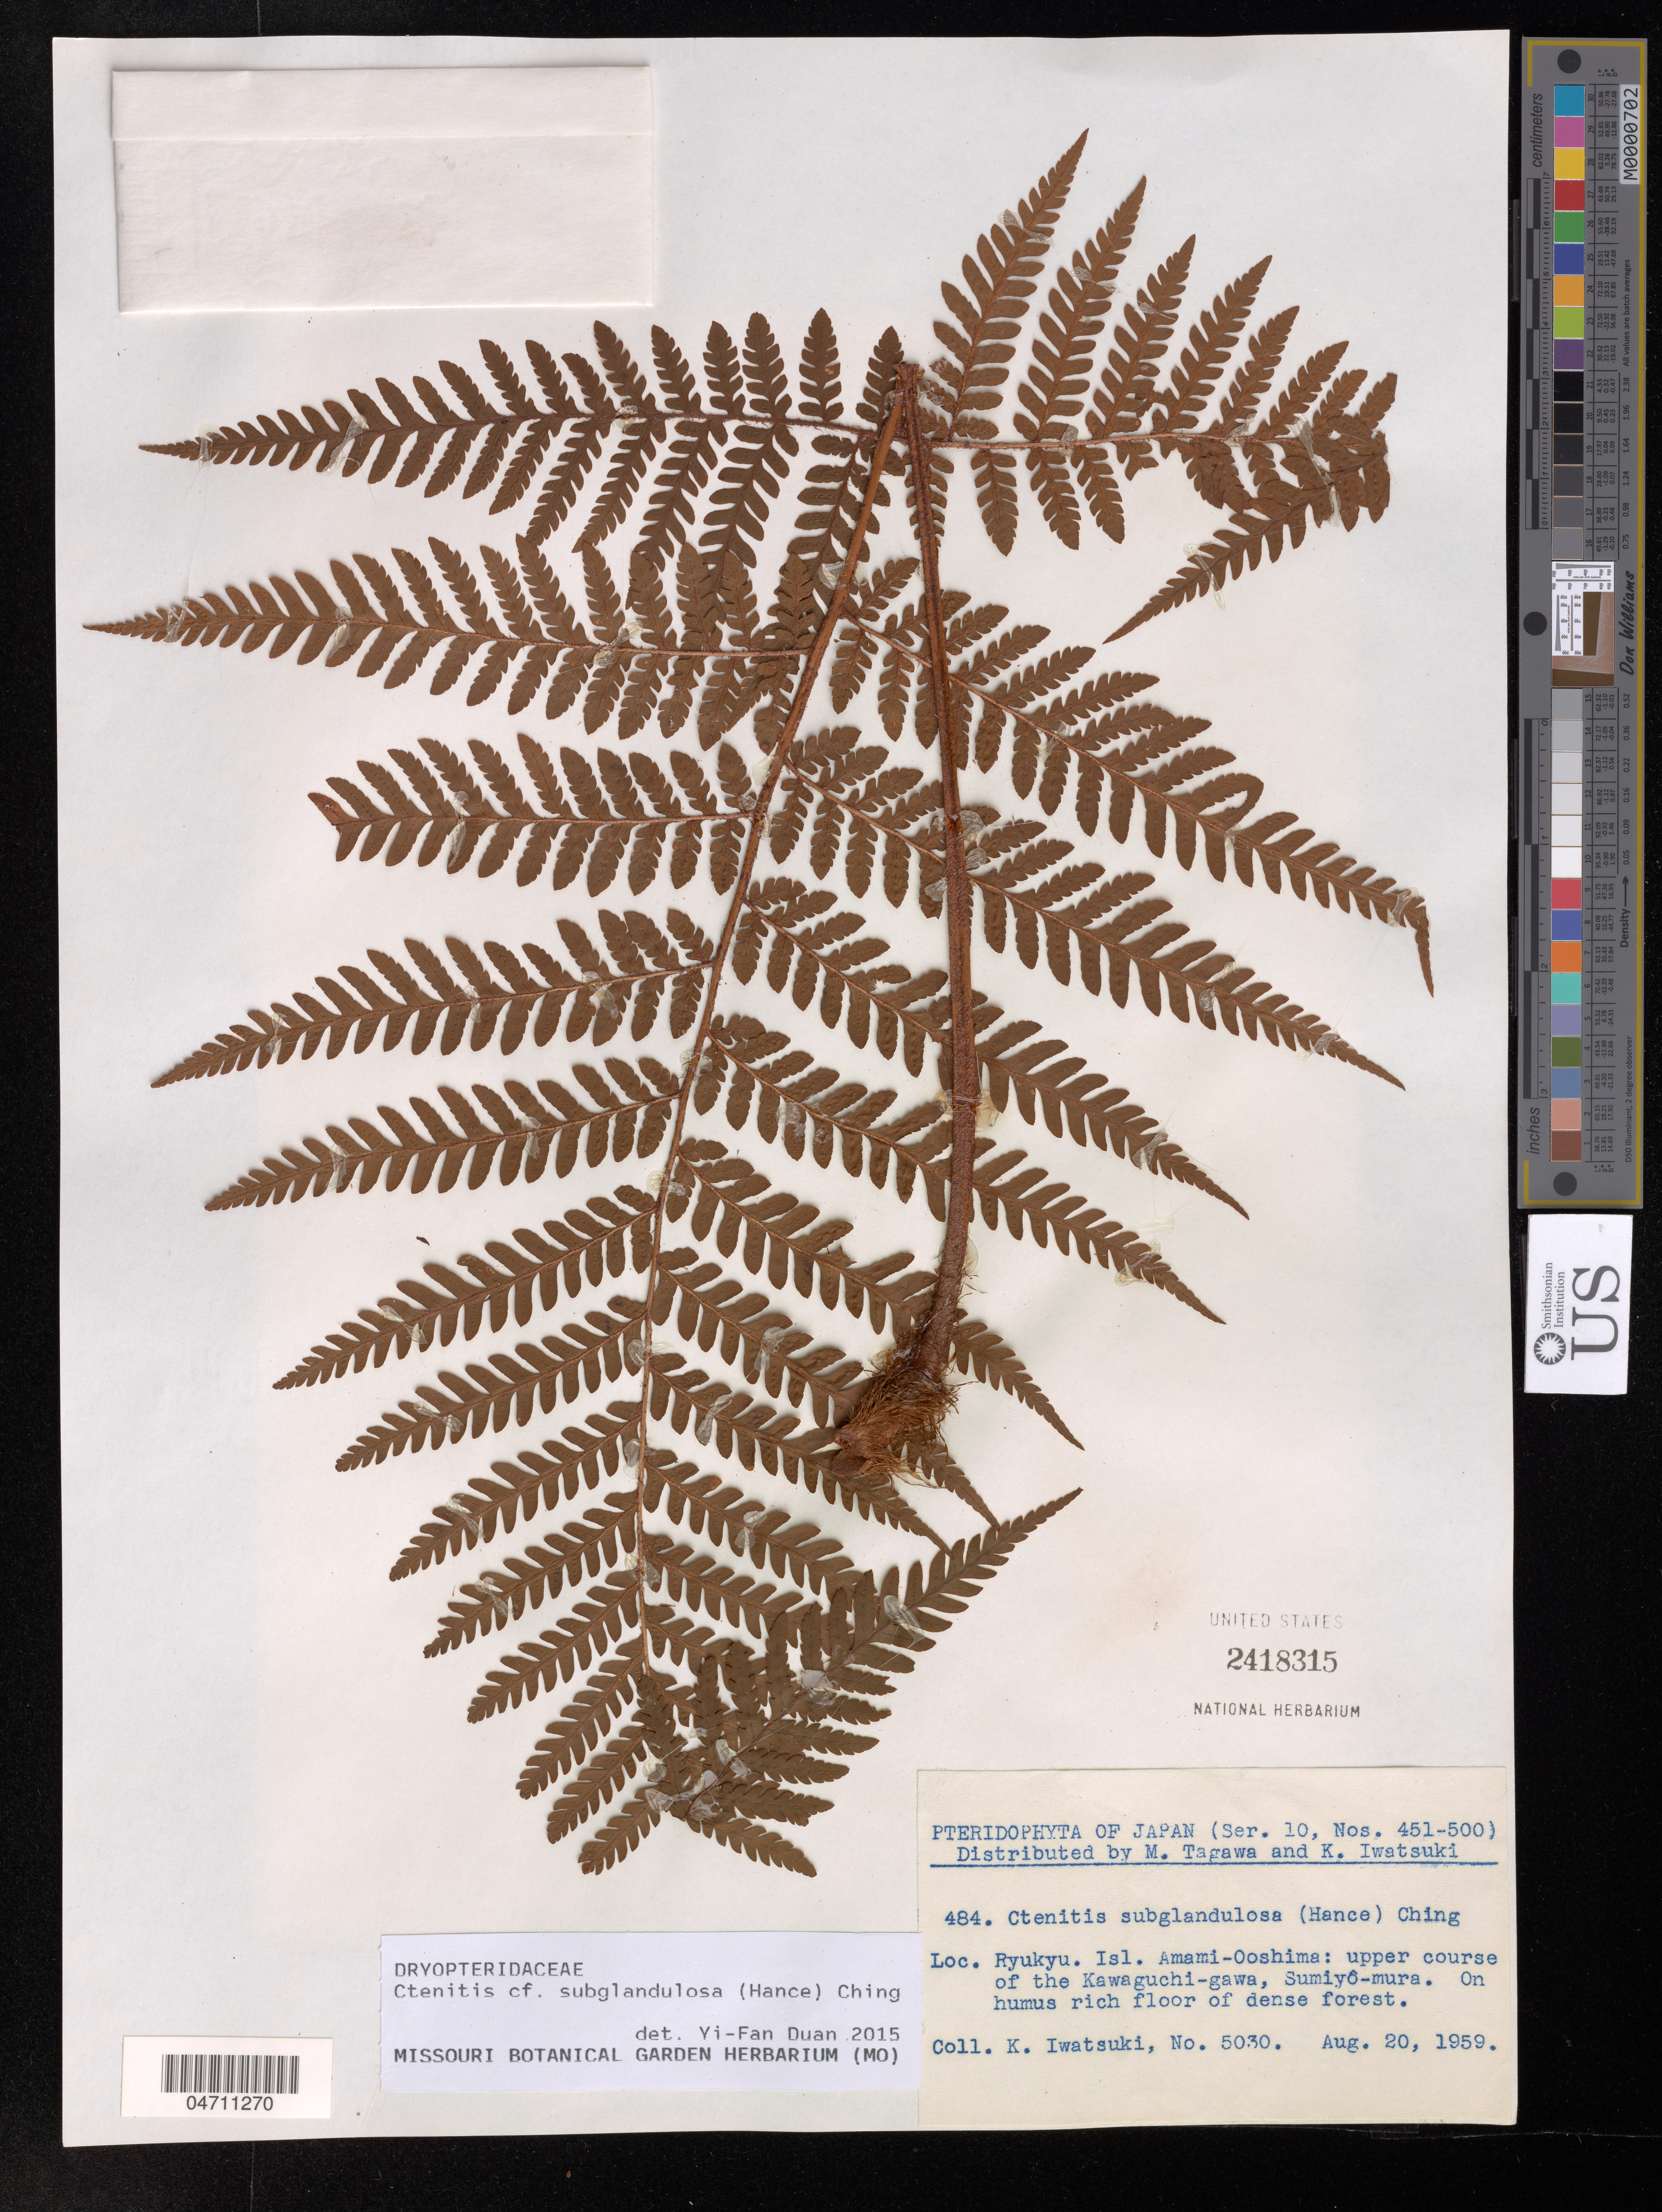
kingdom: Plantae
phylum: Tracheophyta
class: Polypodiopsida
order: Polypodiales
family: Dryopteridaceae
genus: Ctenitis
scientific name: Ctenitis subglandulosa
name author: (Hance) Ching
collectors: K. Iwatsuki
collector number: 5030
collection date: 1959-08-20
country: Japan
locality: Ryukyu. Isl. Amami-Ooshima: upper course of the Kawaguchi-gawa, Sumiyo-mura.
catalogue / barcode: US 2418315